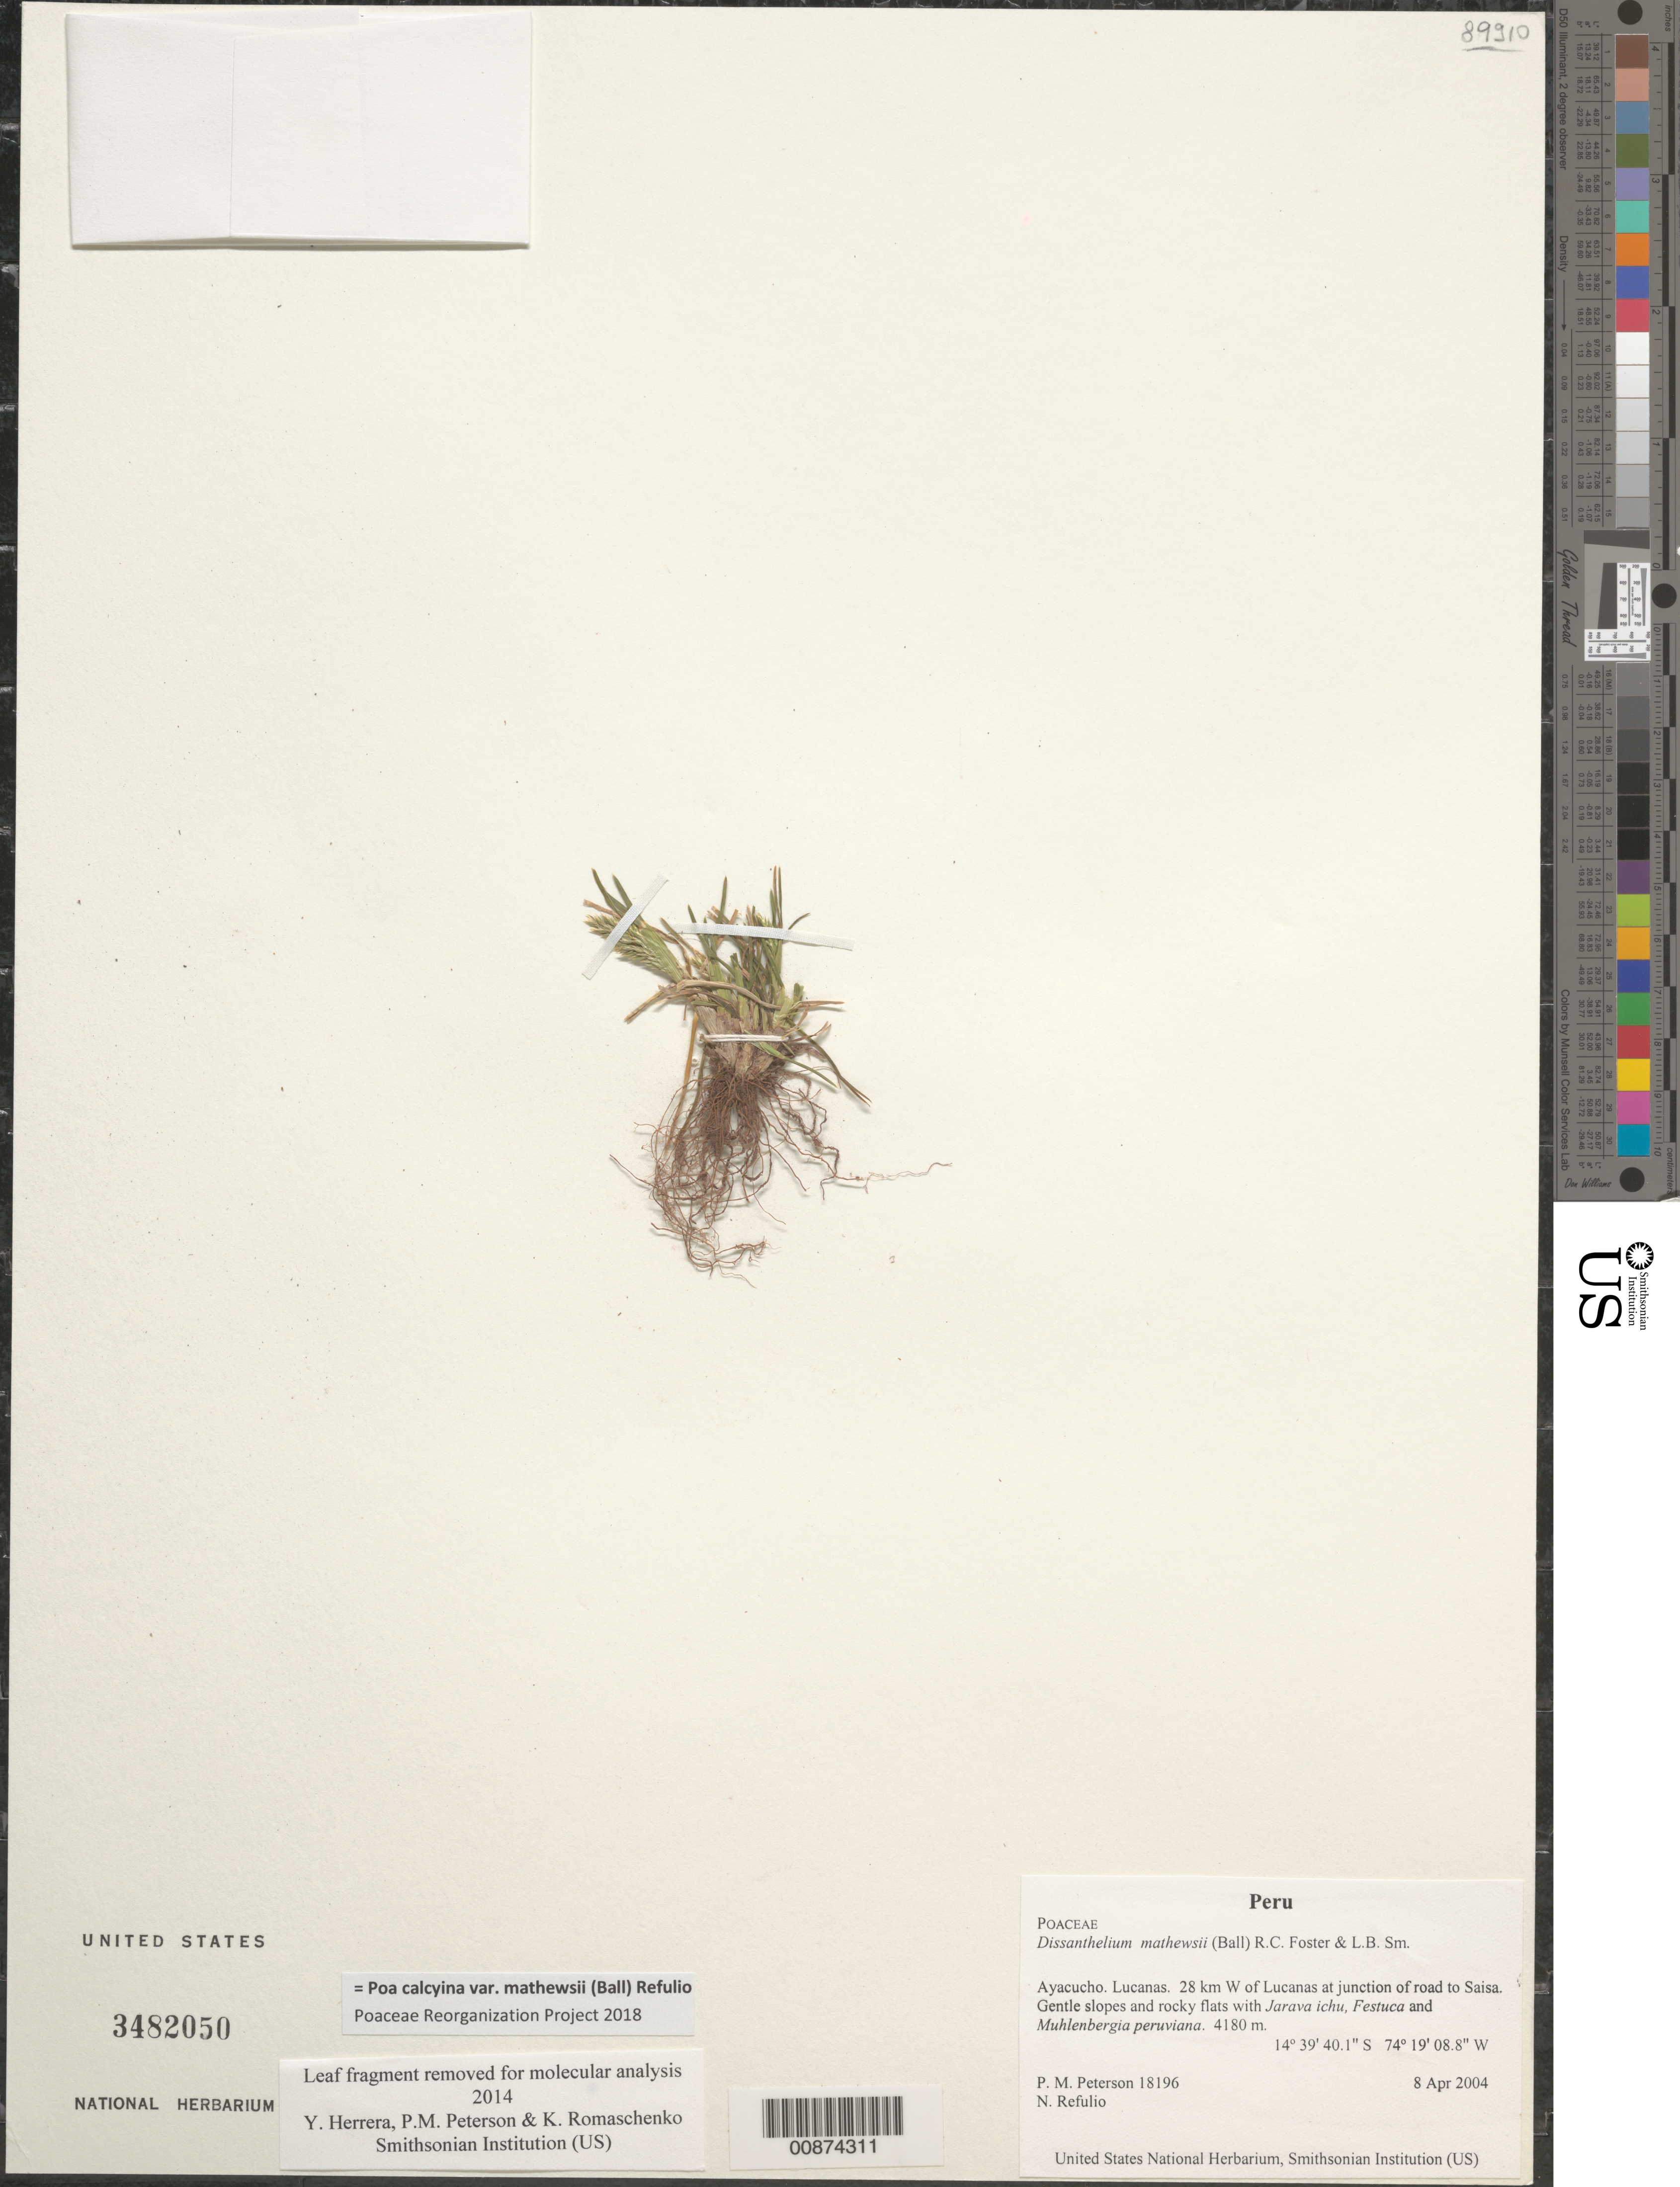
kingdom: Plantae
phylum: Tracheophyta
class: Liliopsida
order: Poales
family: Poaceae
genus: Poa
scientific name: Poa calycina var. mathewsii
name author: (Ball) Refulio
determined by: Poaceae Reorganization Project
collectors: P. M. Peterson & N. Refulio-Rodríguez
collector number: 18196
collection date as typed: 08 Apr 2004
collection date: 2004-04-08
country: Peru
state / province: Ayacucho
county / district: Lucanas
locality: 28 km W of Lucanas at junction of road to Saisa. Gentle slopes and rocky flats with Jarava ichu, Festuca and Muhlenbergia peruviana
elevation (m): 4180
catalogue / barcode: US 3482050